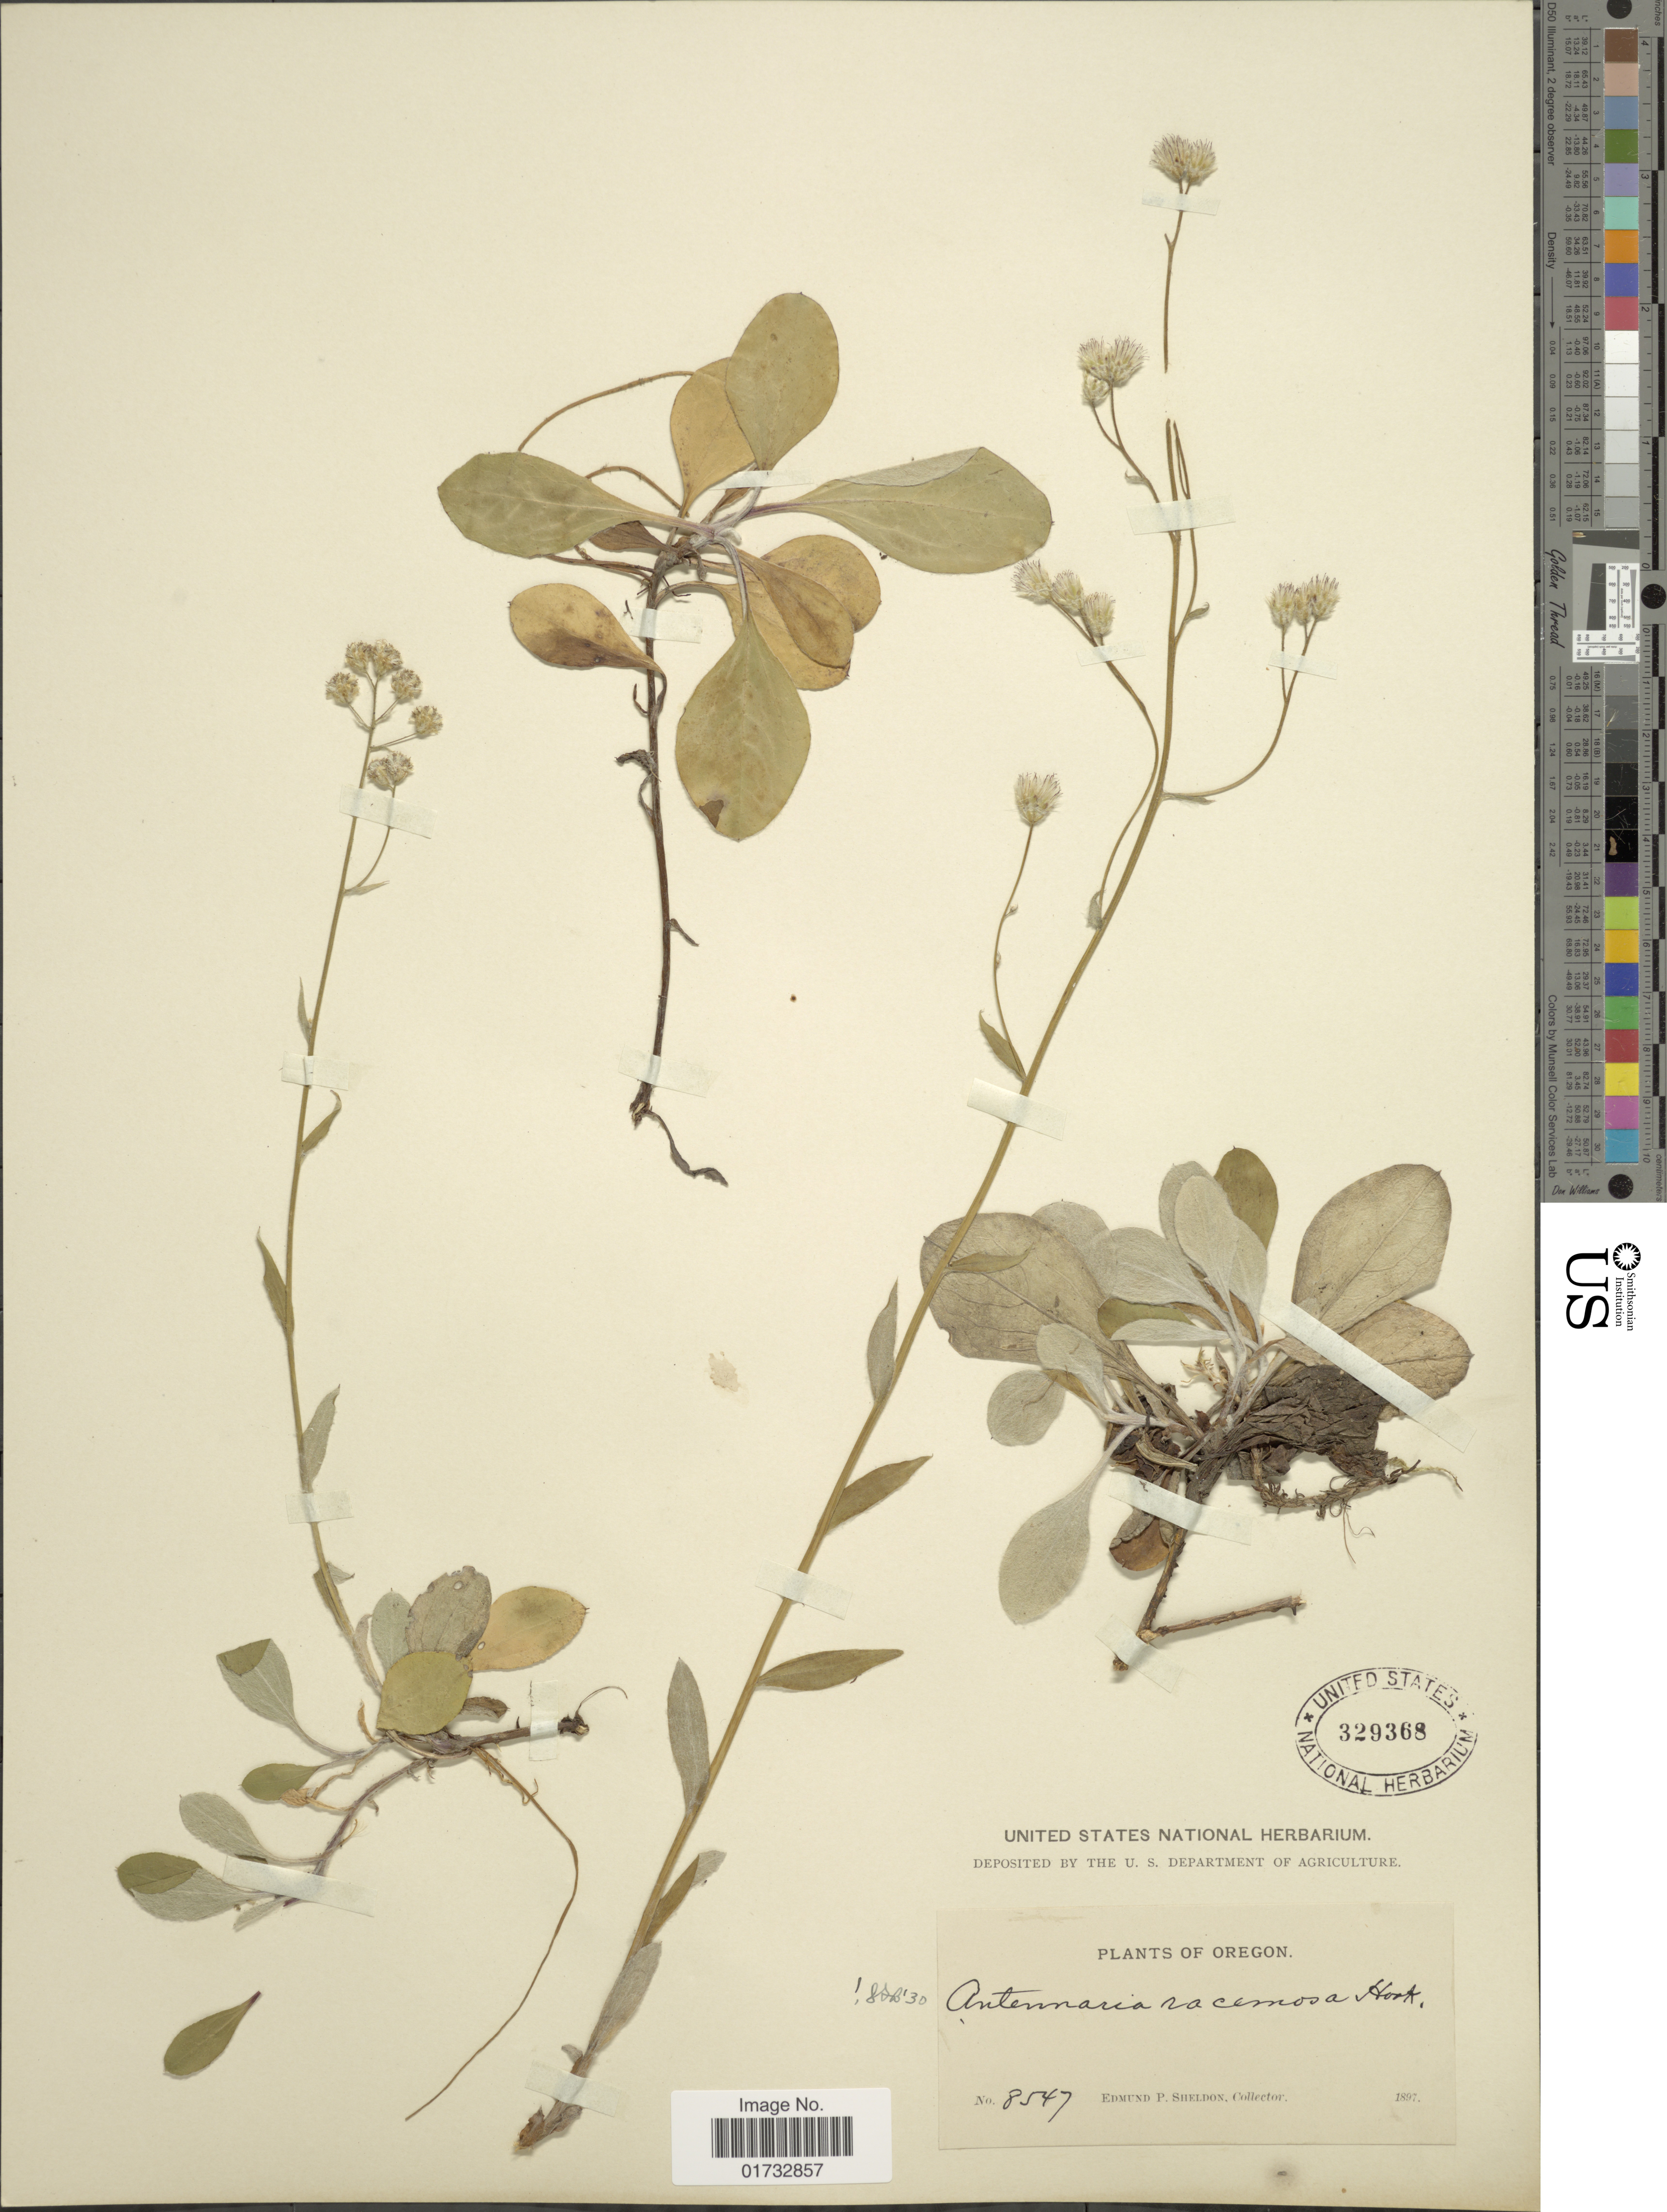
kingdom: Plantae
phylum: Tracheophyta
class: Magnoliopsida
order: Asterales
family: Asteraceae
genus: Antennaria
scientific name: Antennaria racemosa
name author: Hook.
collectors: E. P. Sheldon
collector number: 8547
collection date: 1897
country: United States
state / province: Oregon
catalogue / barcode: US 329368